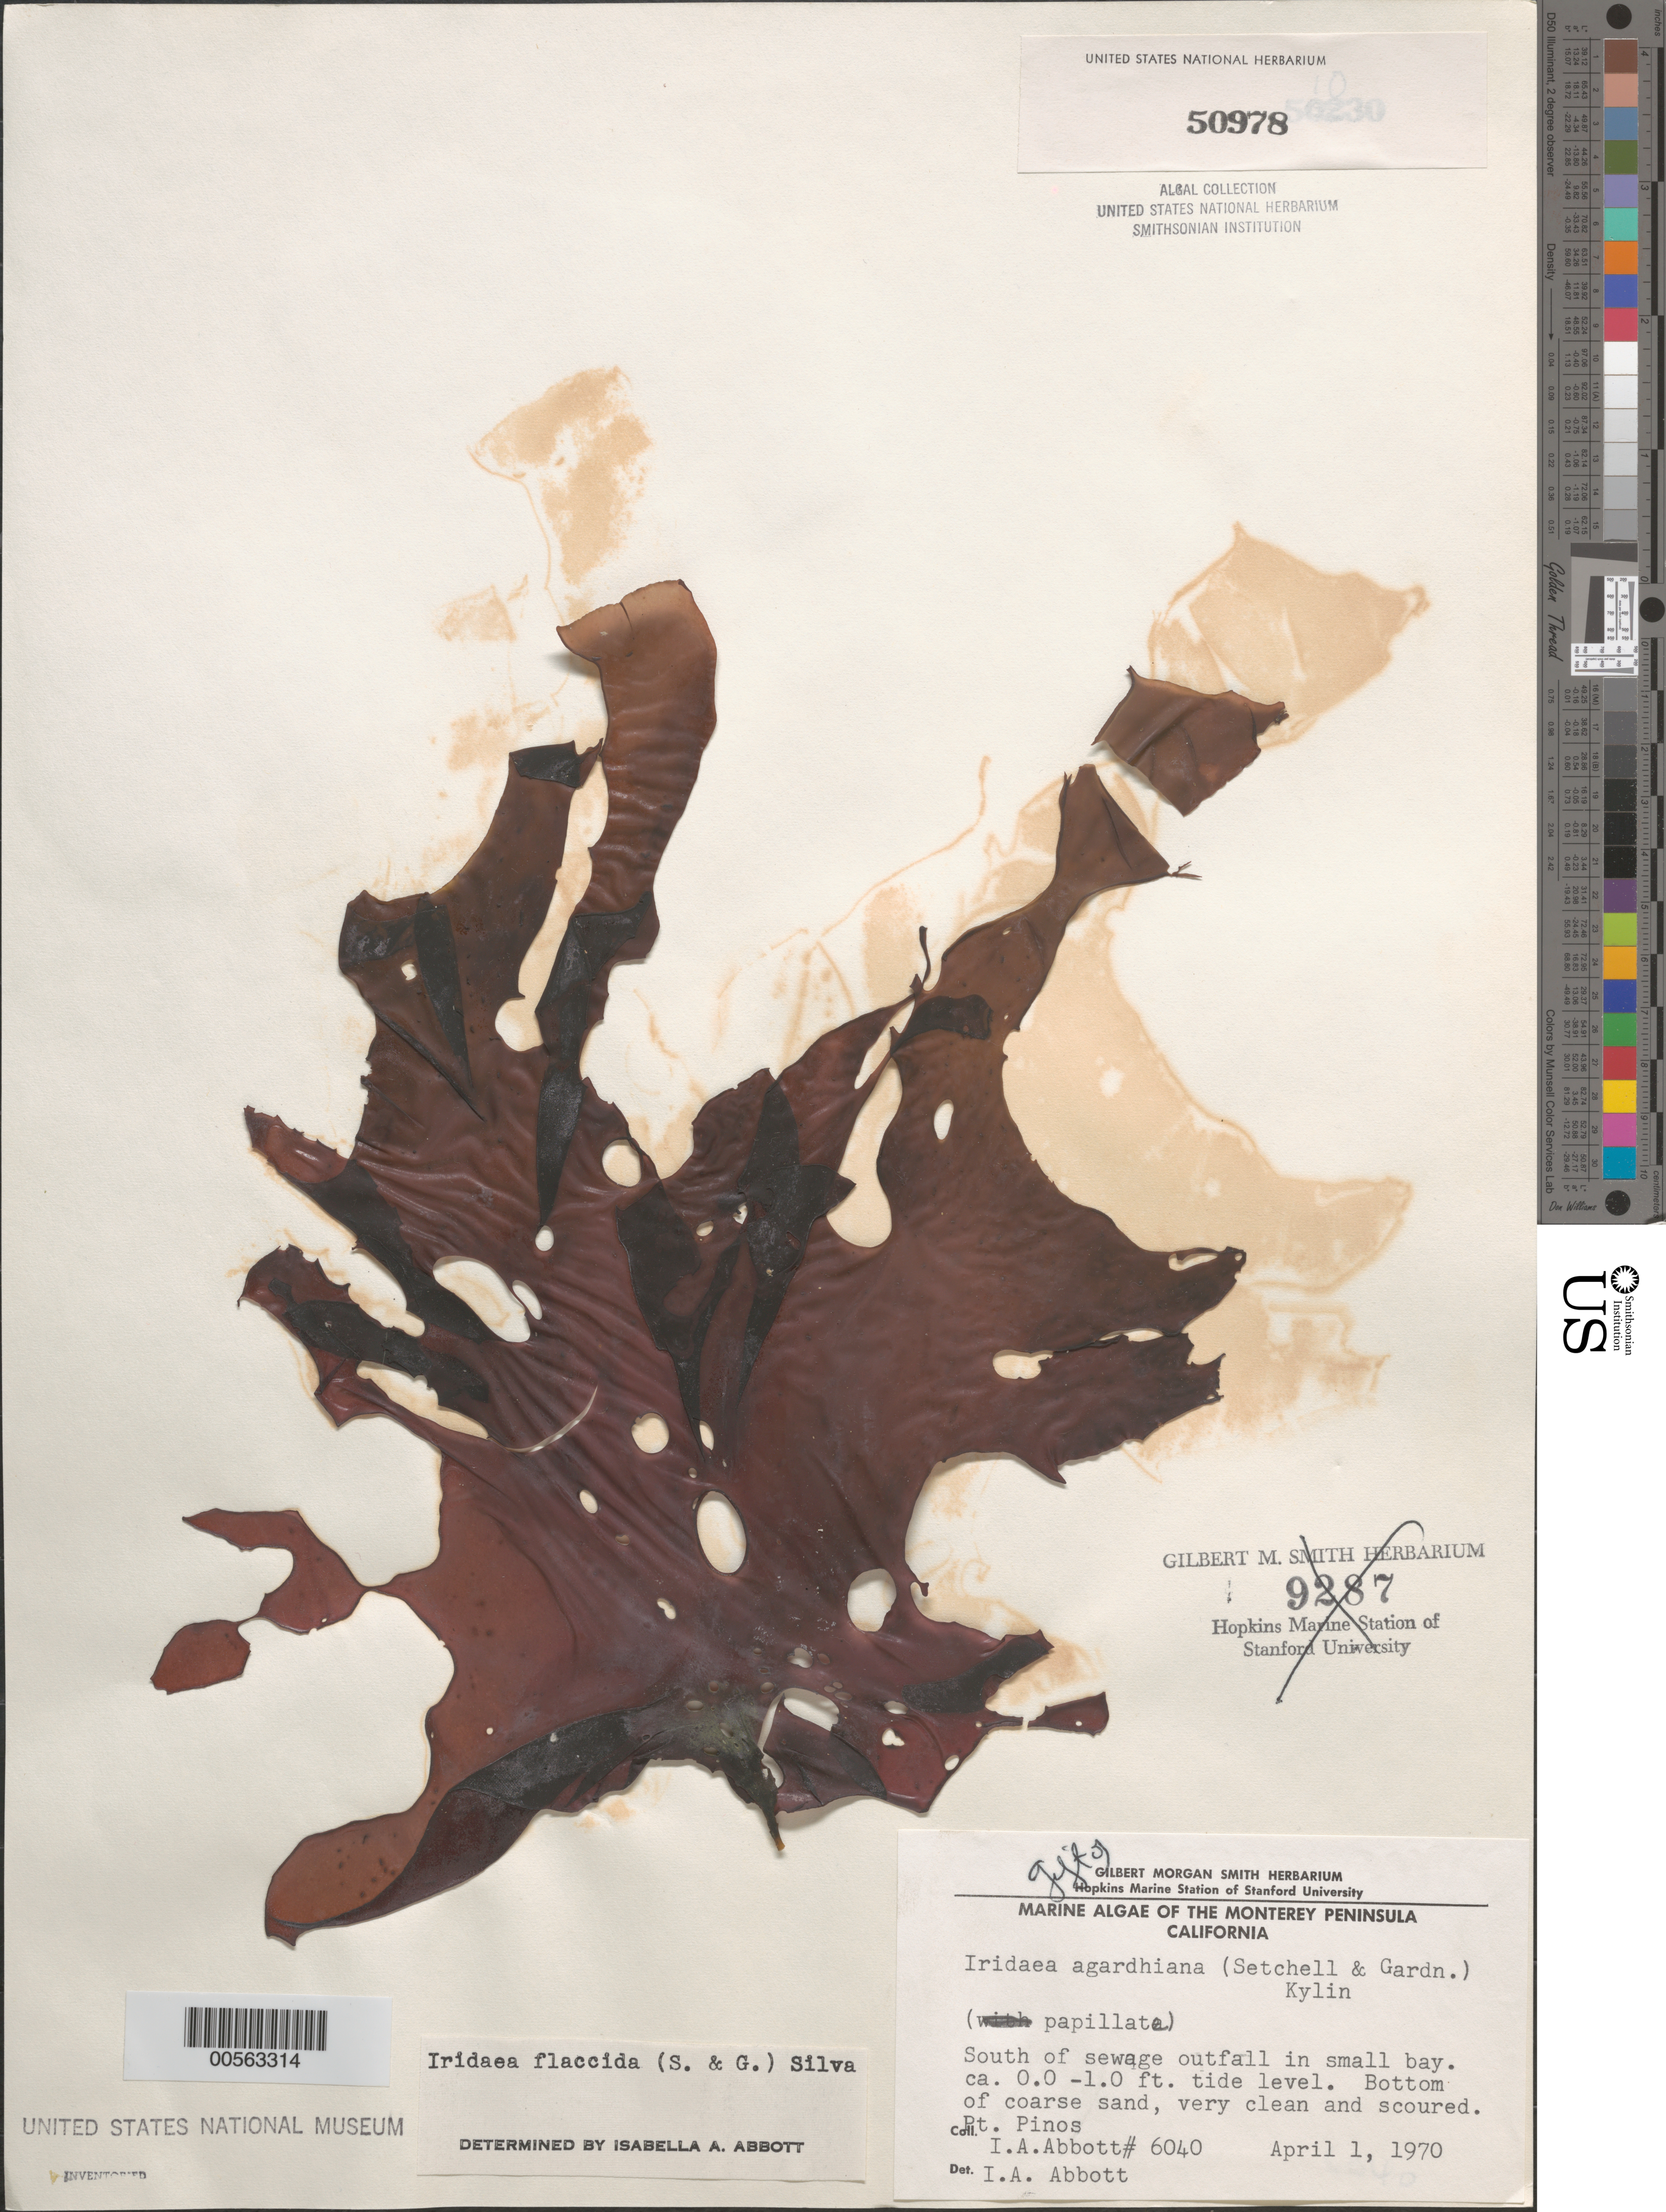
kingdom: Plantae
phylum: Rhodophyta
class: Florideophyceae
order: Gigartinales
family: Gigartinaceae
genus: Mazzaella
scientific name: Mazzaella flaccida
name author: (Setchell & N.L. Gardner) Fredericq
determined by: Algae name updating Project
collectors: I. A. Abbott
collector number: IAA 6040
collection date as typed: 01 Apr 1970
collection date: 1970-04-01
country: United States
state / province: California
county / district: Monterey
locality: Point Pinos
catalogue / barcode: US 50978